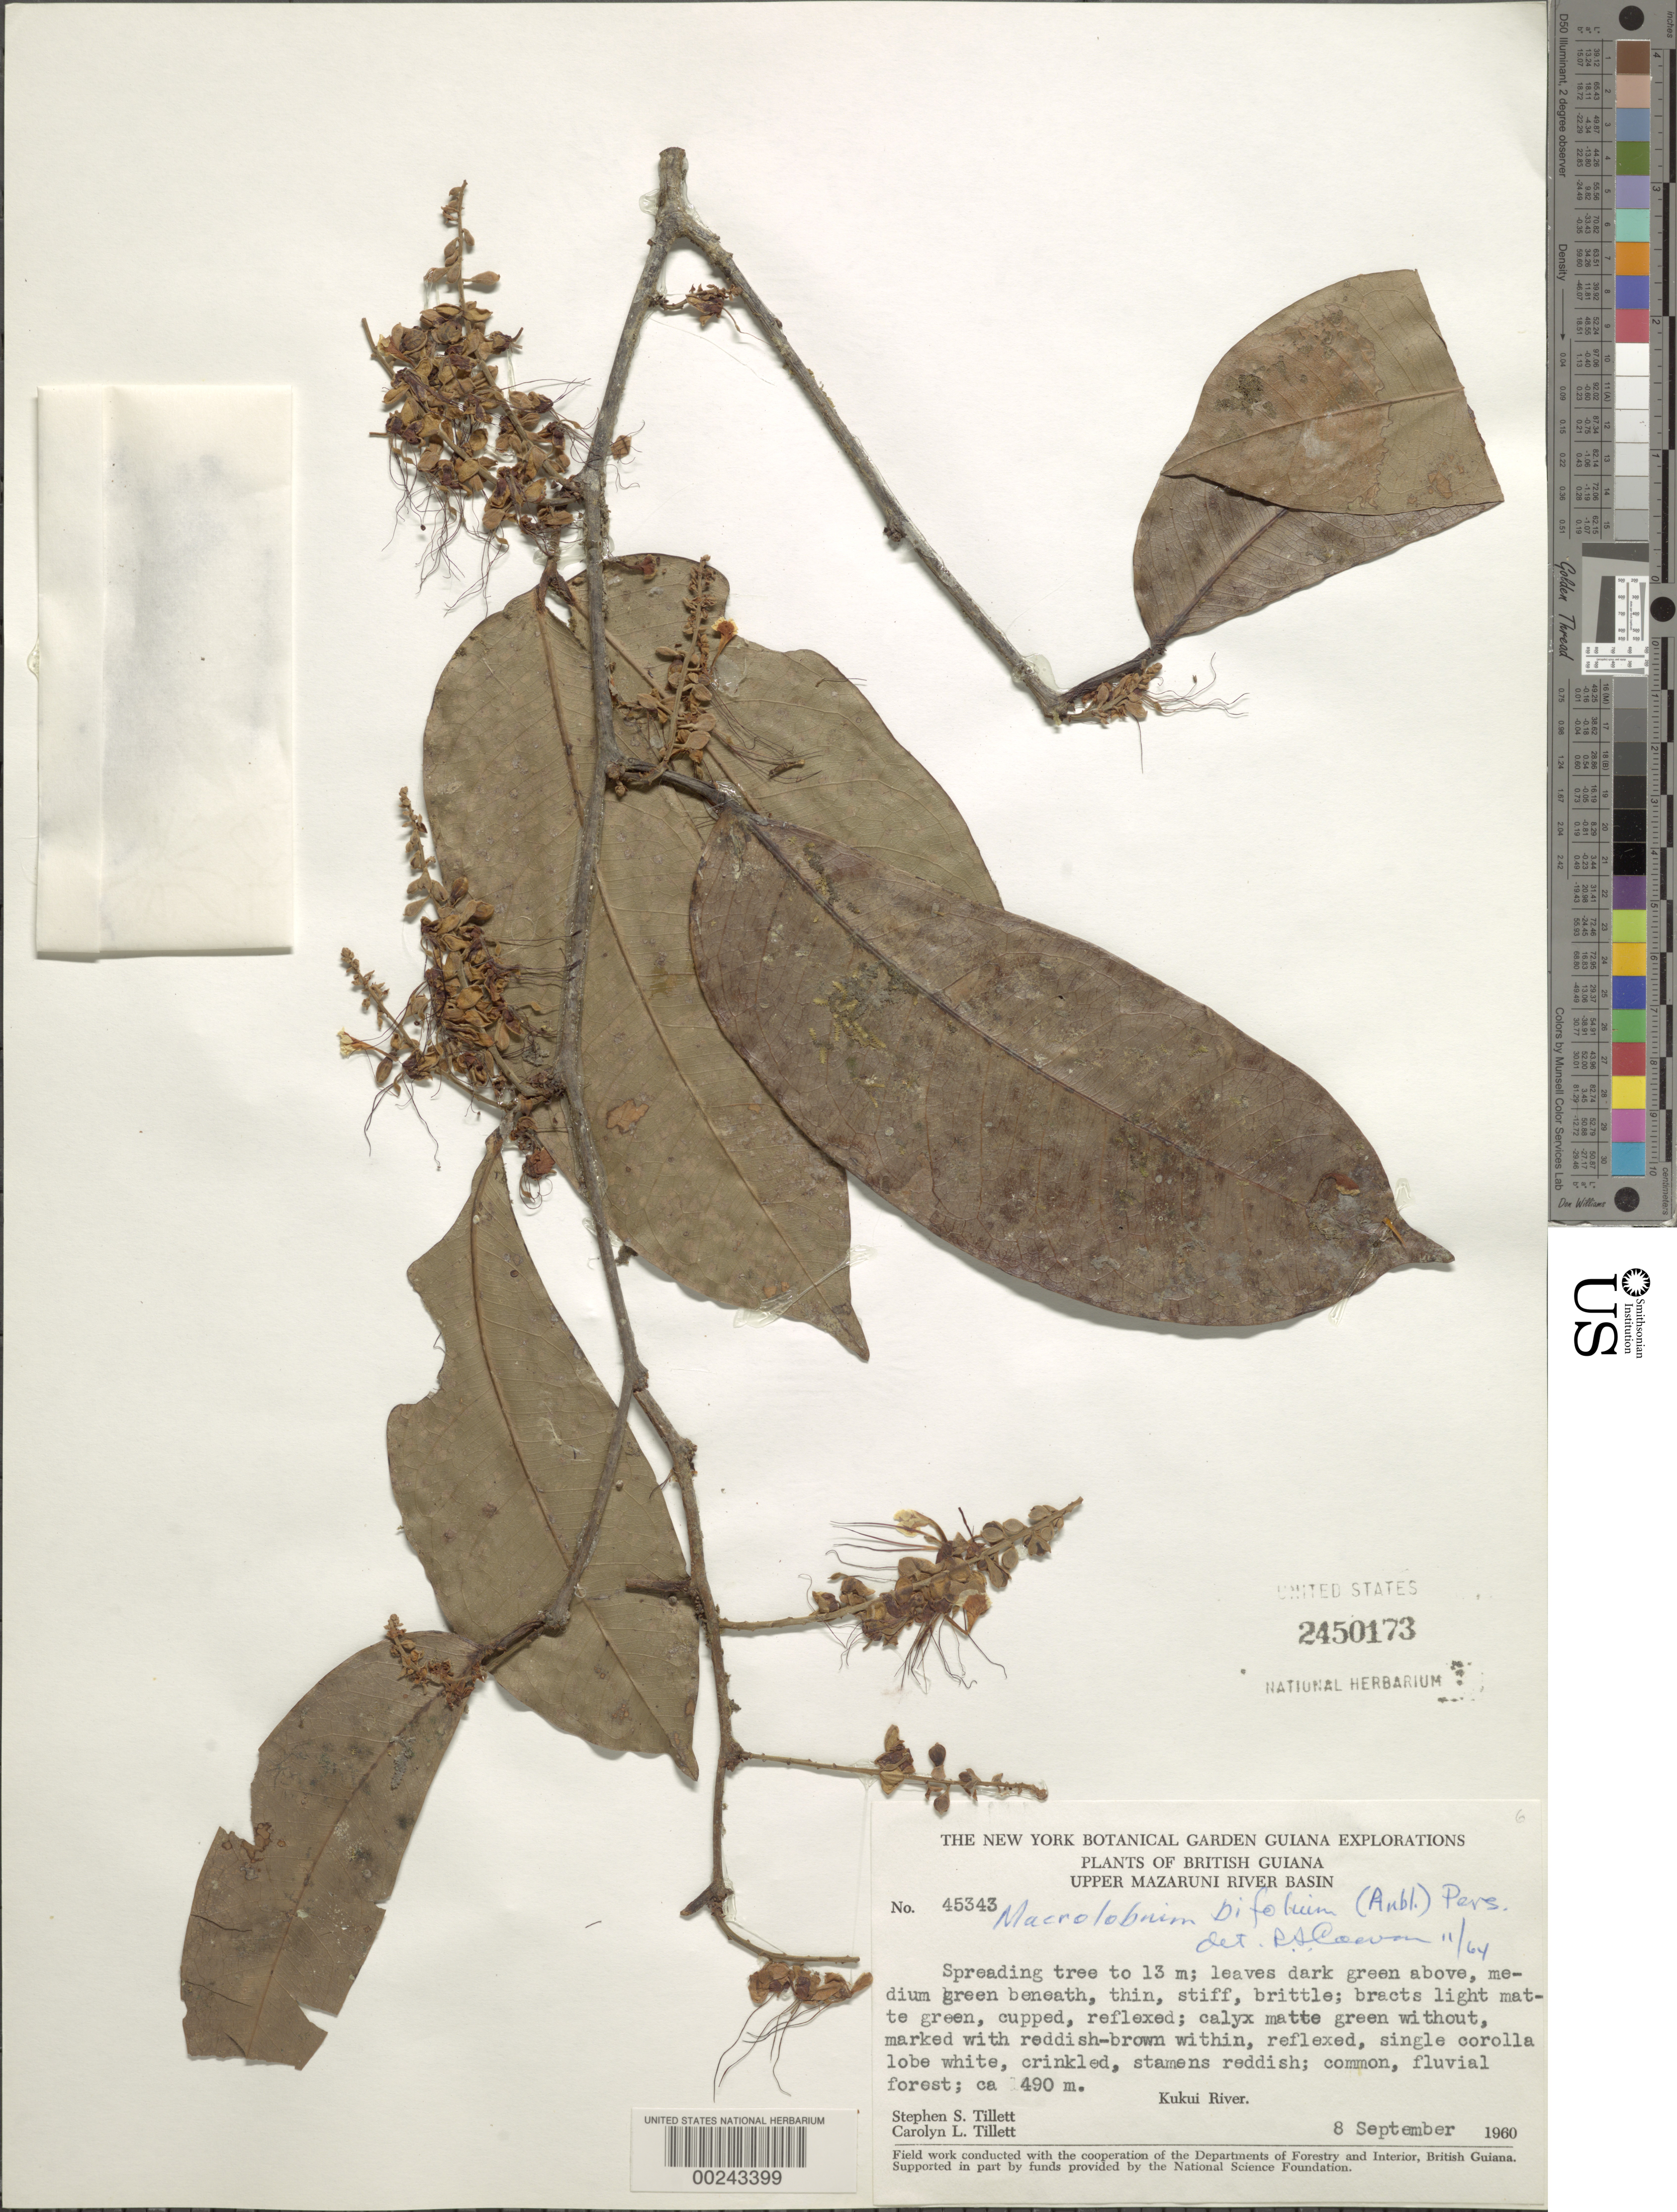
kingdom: Plantae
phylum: Tracheophyta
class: Magnoliopsida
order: Fabales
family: Fabaceae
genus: Macrolobium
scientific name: Macrolobium bifolium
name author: (Aubl.) Pers.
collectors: S. S. Tillett & C. L. Tillett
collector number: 45343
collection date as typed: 08 Sep 1960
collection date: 1960-09-08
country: Guyana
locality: Kukui river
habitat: Fluvial forest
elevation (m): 490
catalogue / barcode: US 2450173